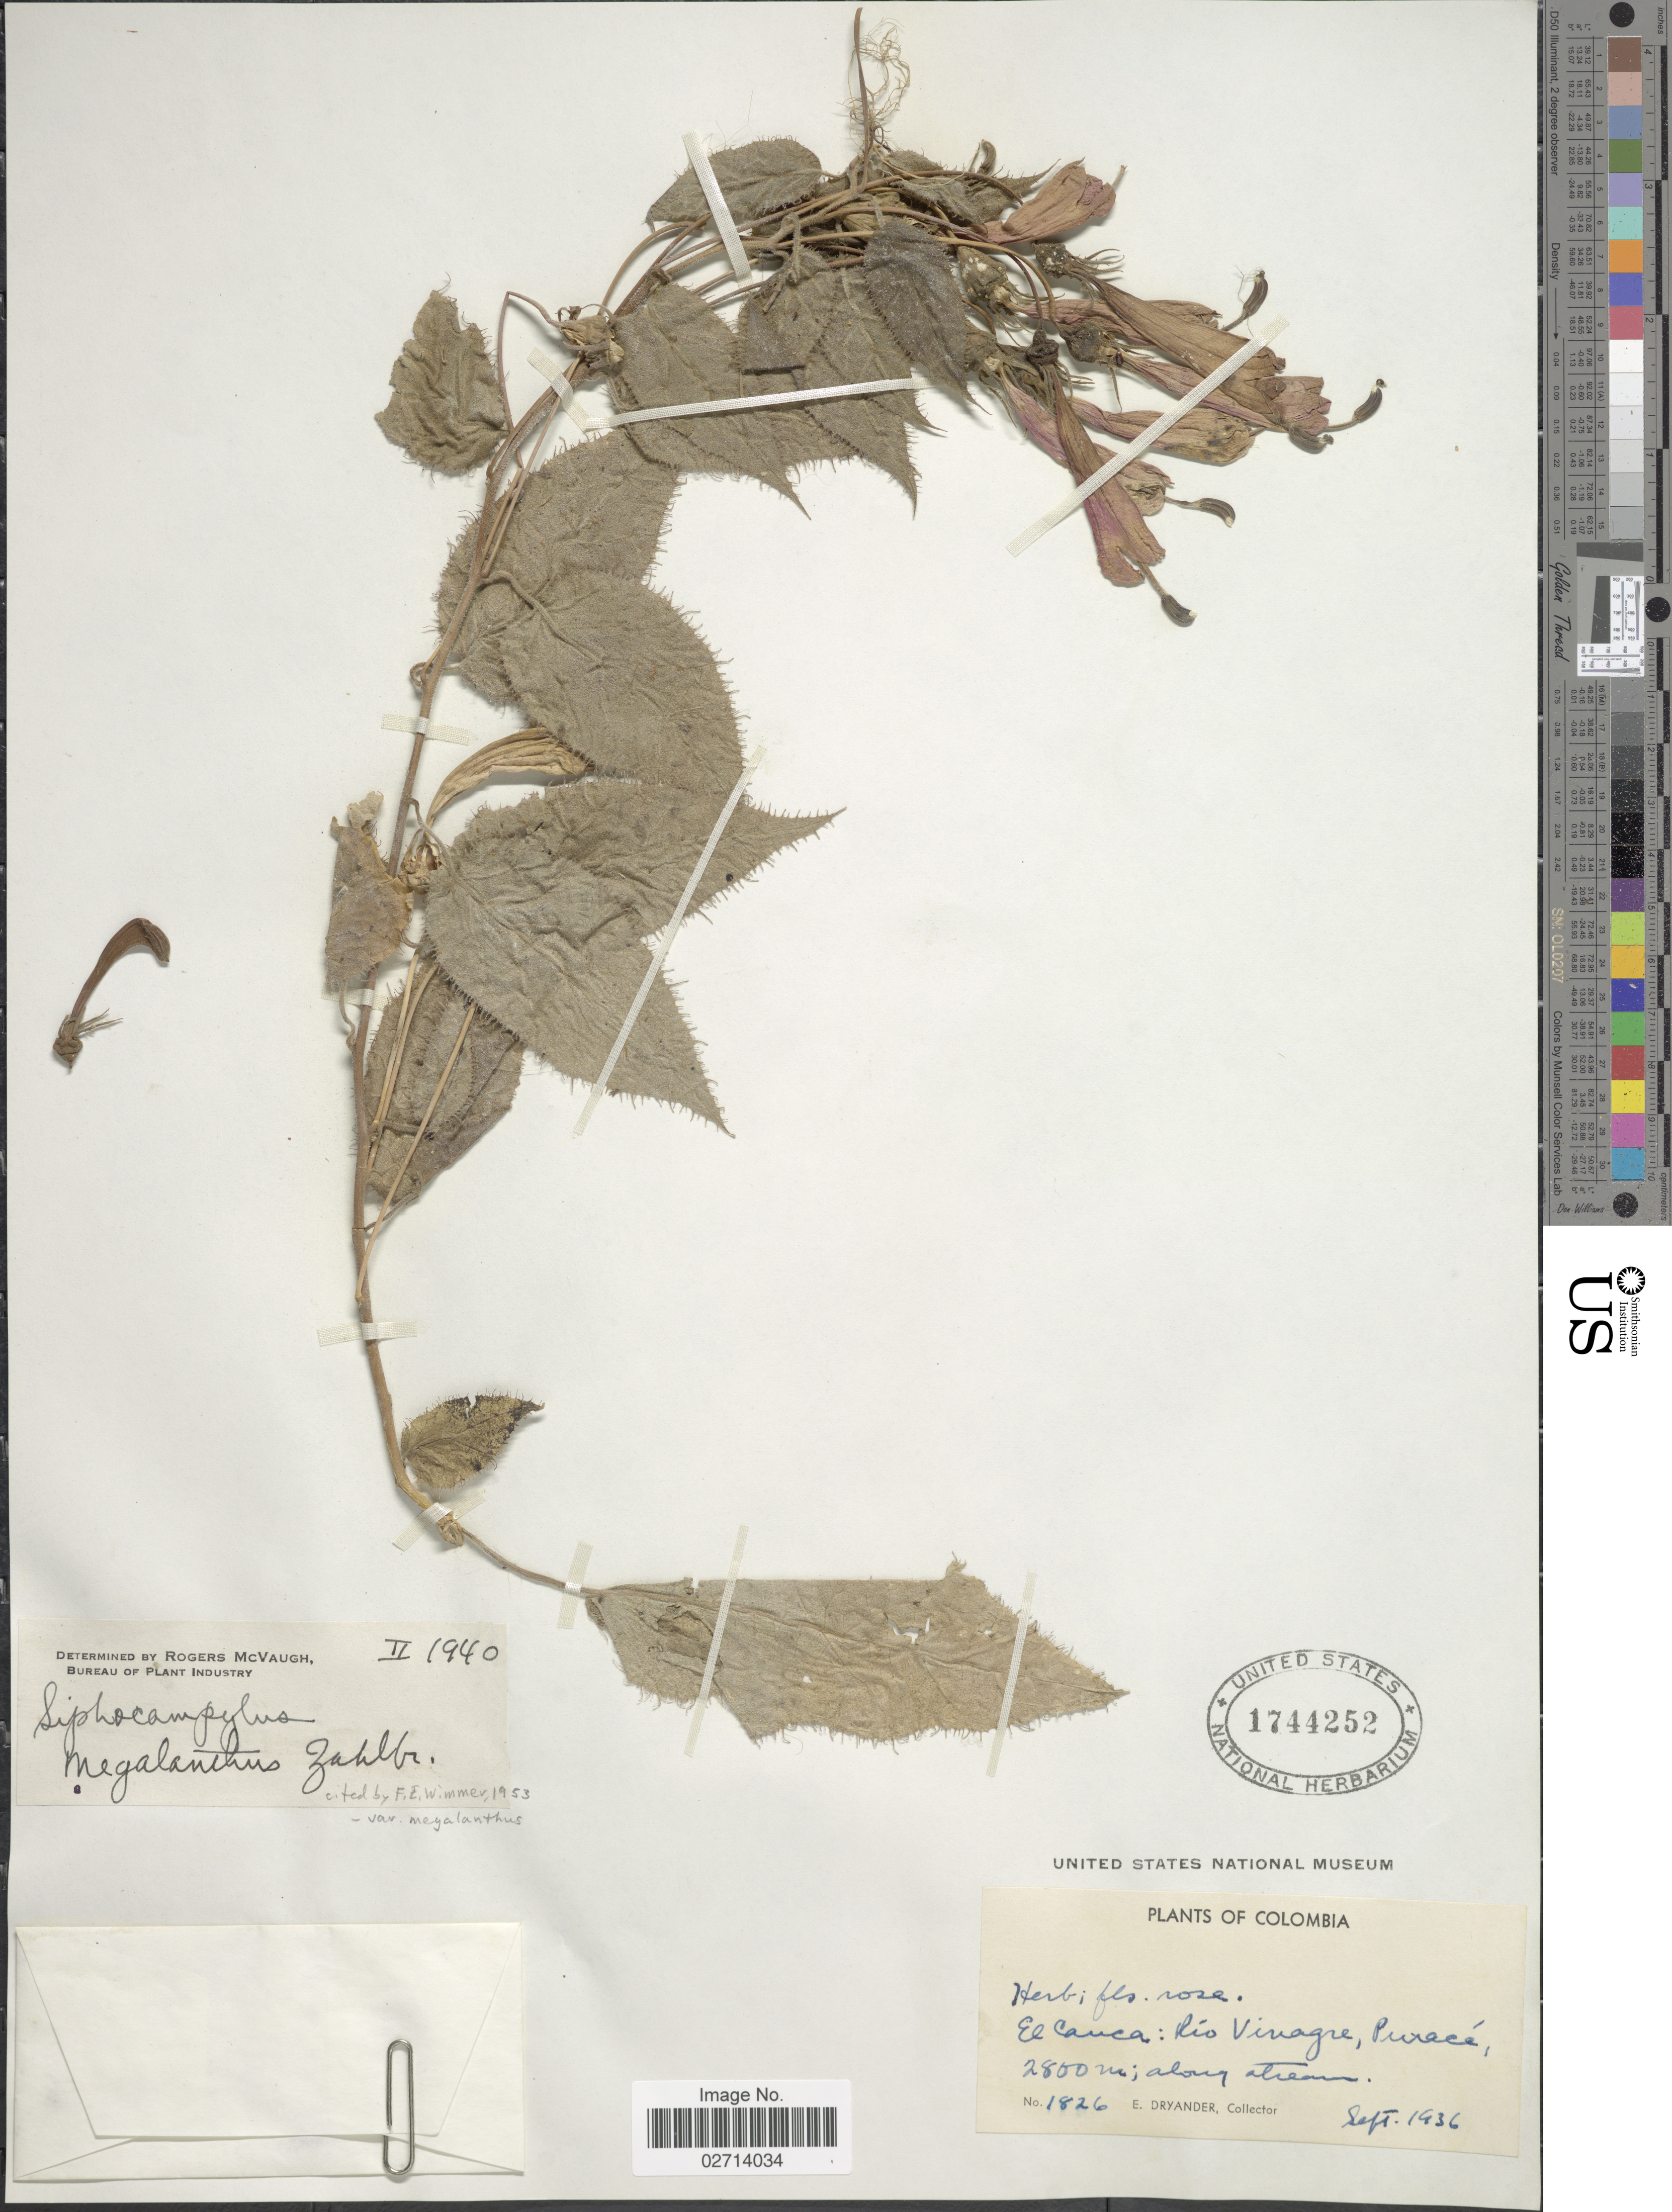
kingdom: Plantae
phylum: Tracheophyta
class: Magnoliopsida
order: Asterales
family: Campanulaceae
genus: Siphocampylus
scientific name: Siphocampylus megalanthus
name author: Zahlbr.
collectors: E. Dryander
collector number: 1826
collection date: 1936-09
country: Colombia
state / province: Cauca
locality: El Cauca: Río Vinagre, Puracé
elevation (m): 2800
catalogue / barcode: US 1744252